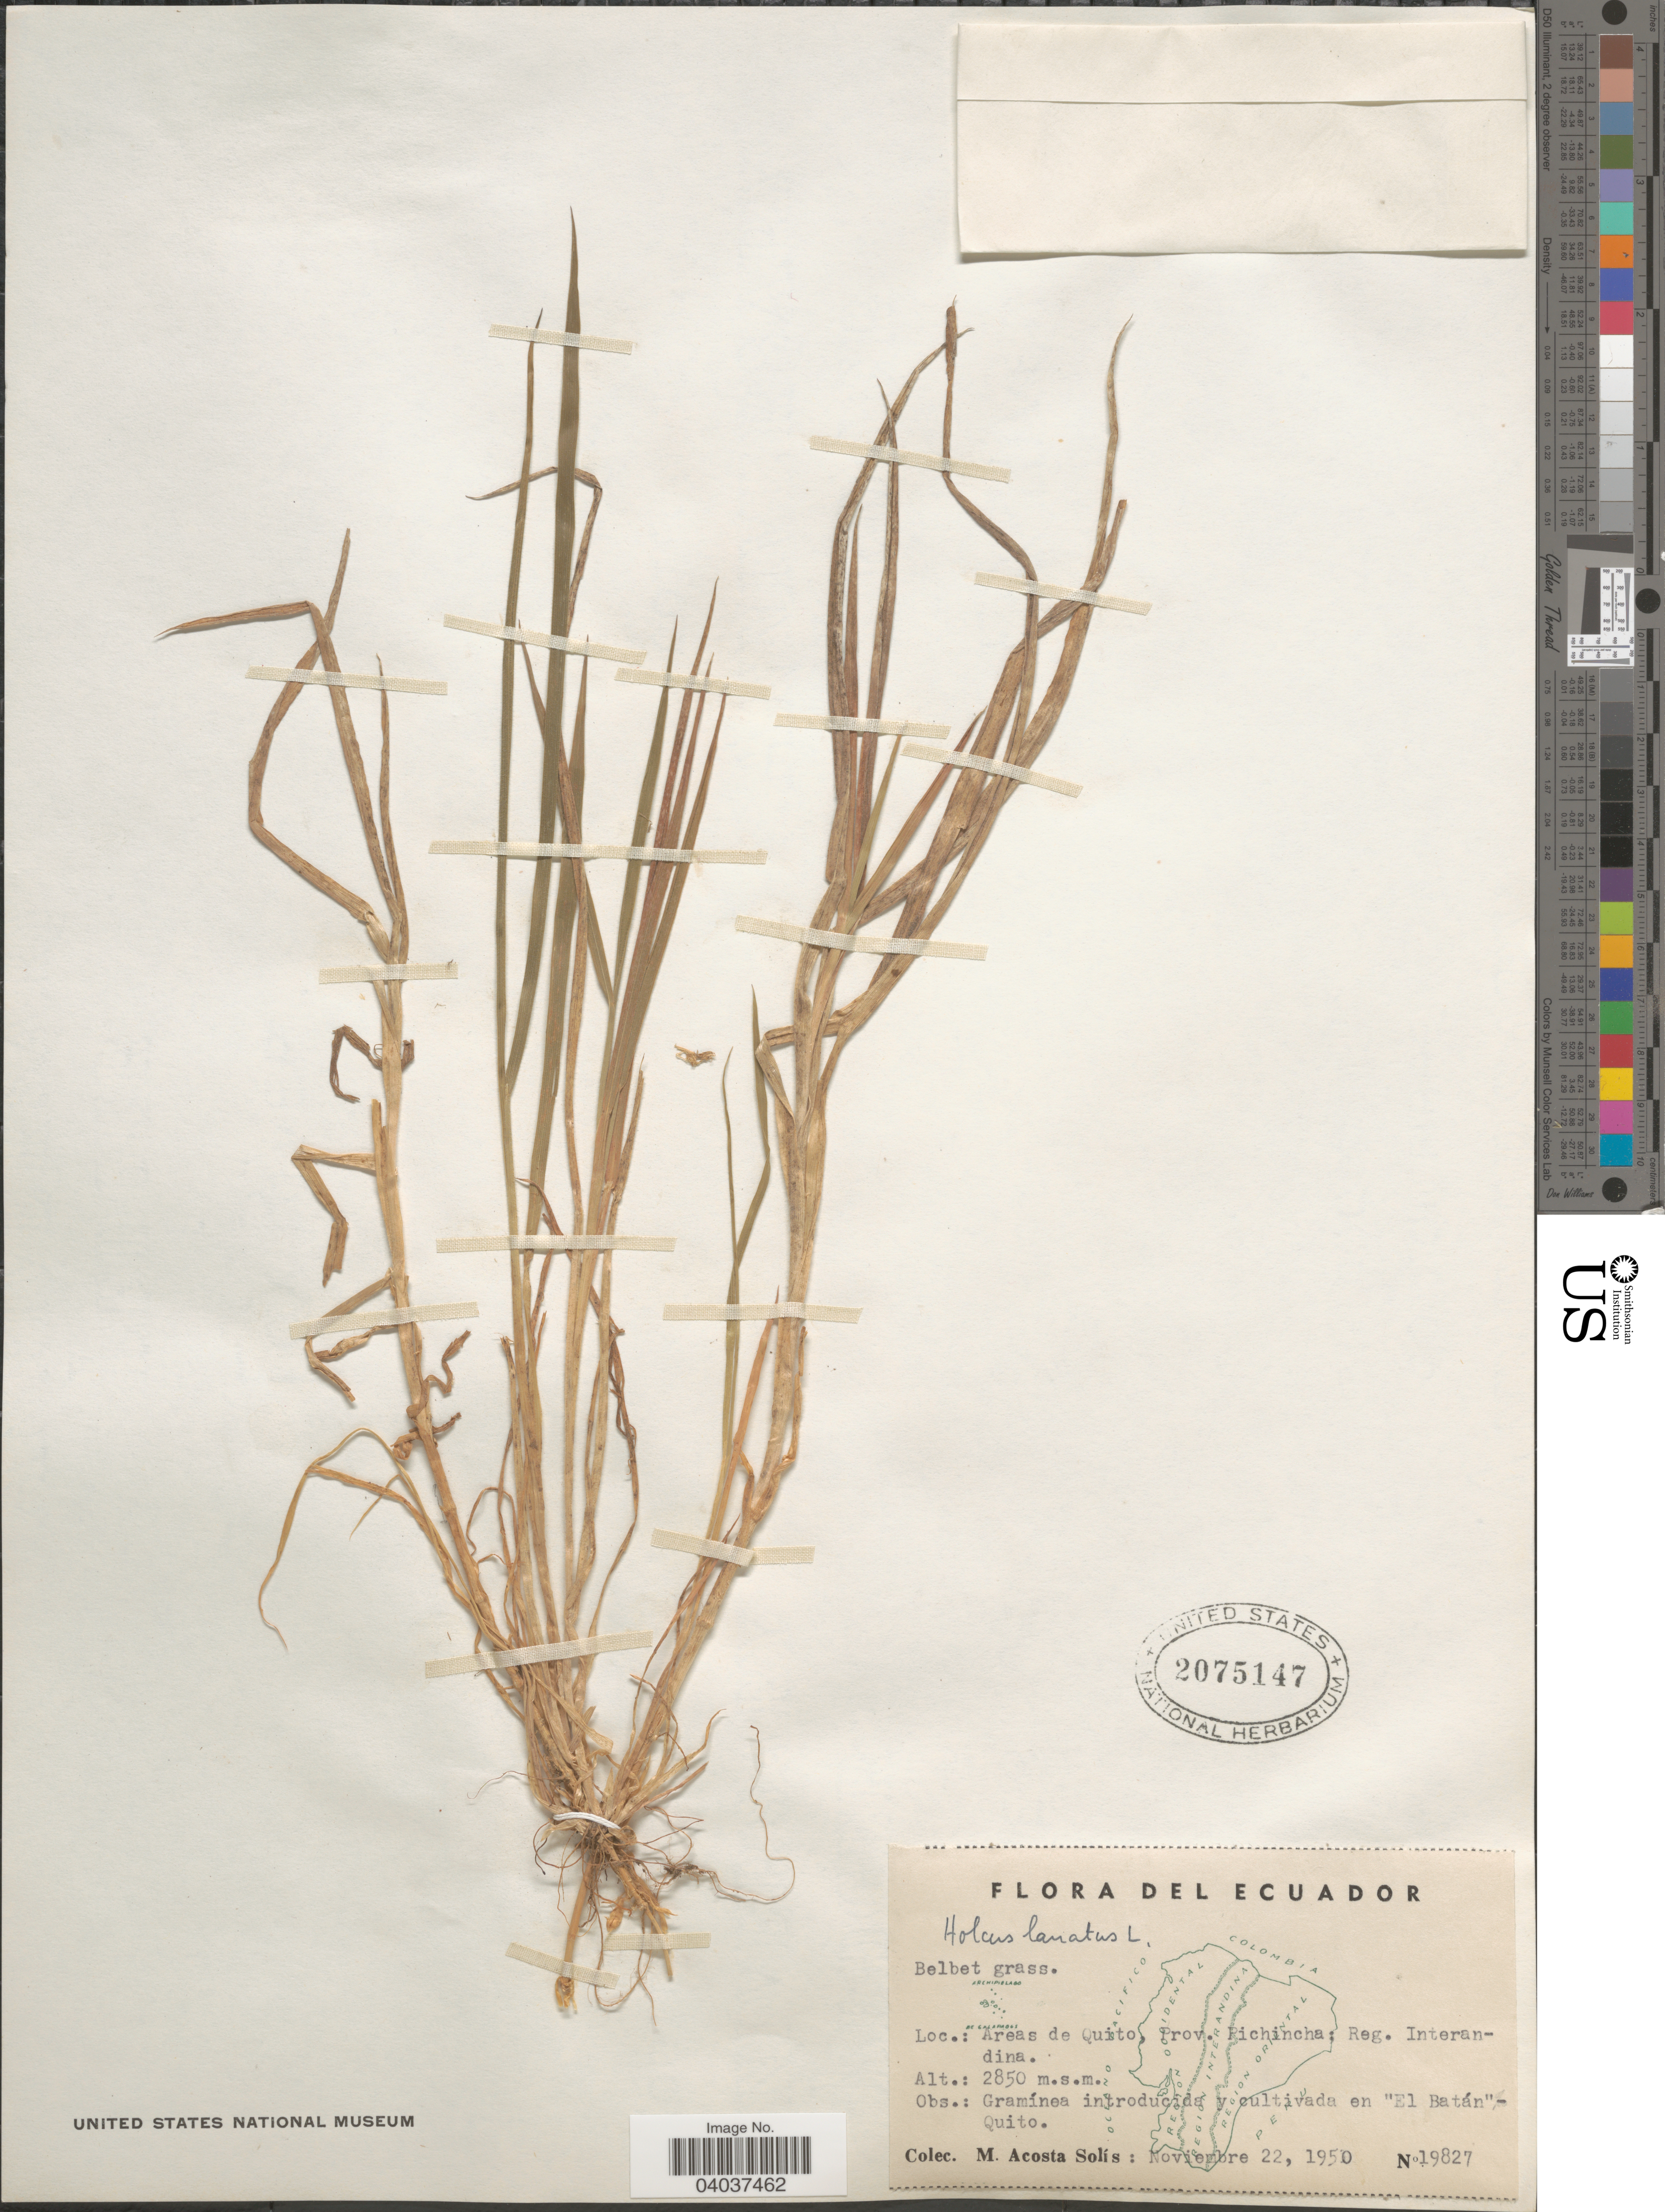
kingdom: Plantae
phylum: Tracheophyta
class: Liliopsida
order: Poales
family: Poaceae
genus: Holcus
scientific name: Holcus lanatus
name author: L.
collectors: M. Acosta Solis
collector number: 19827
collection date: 1950-11-22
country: Ecuador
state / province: Pichincha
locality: Areas de Quito: Reg. Interandina. Gramínea introducida y cultivada en " El Batán" - Quito.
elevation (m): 2850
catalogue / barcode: US 2075147